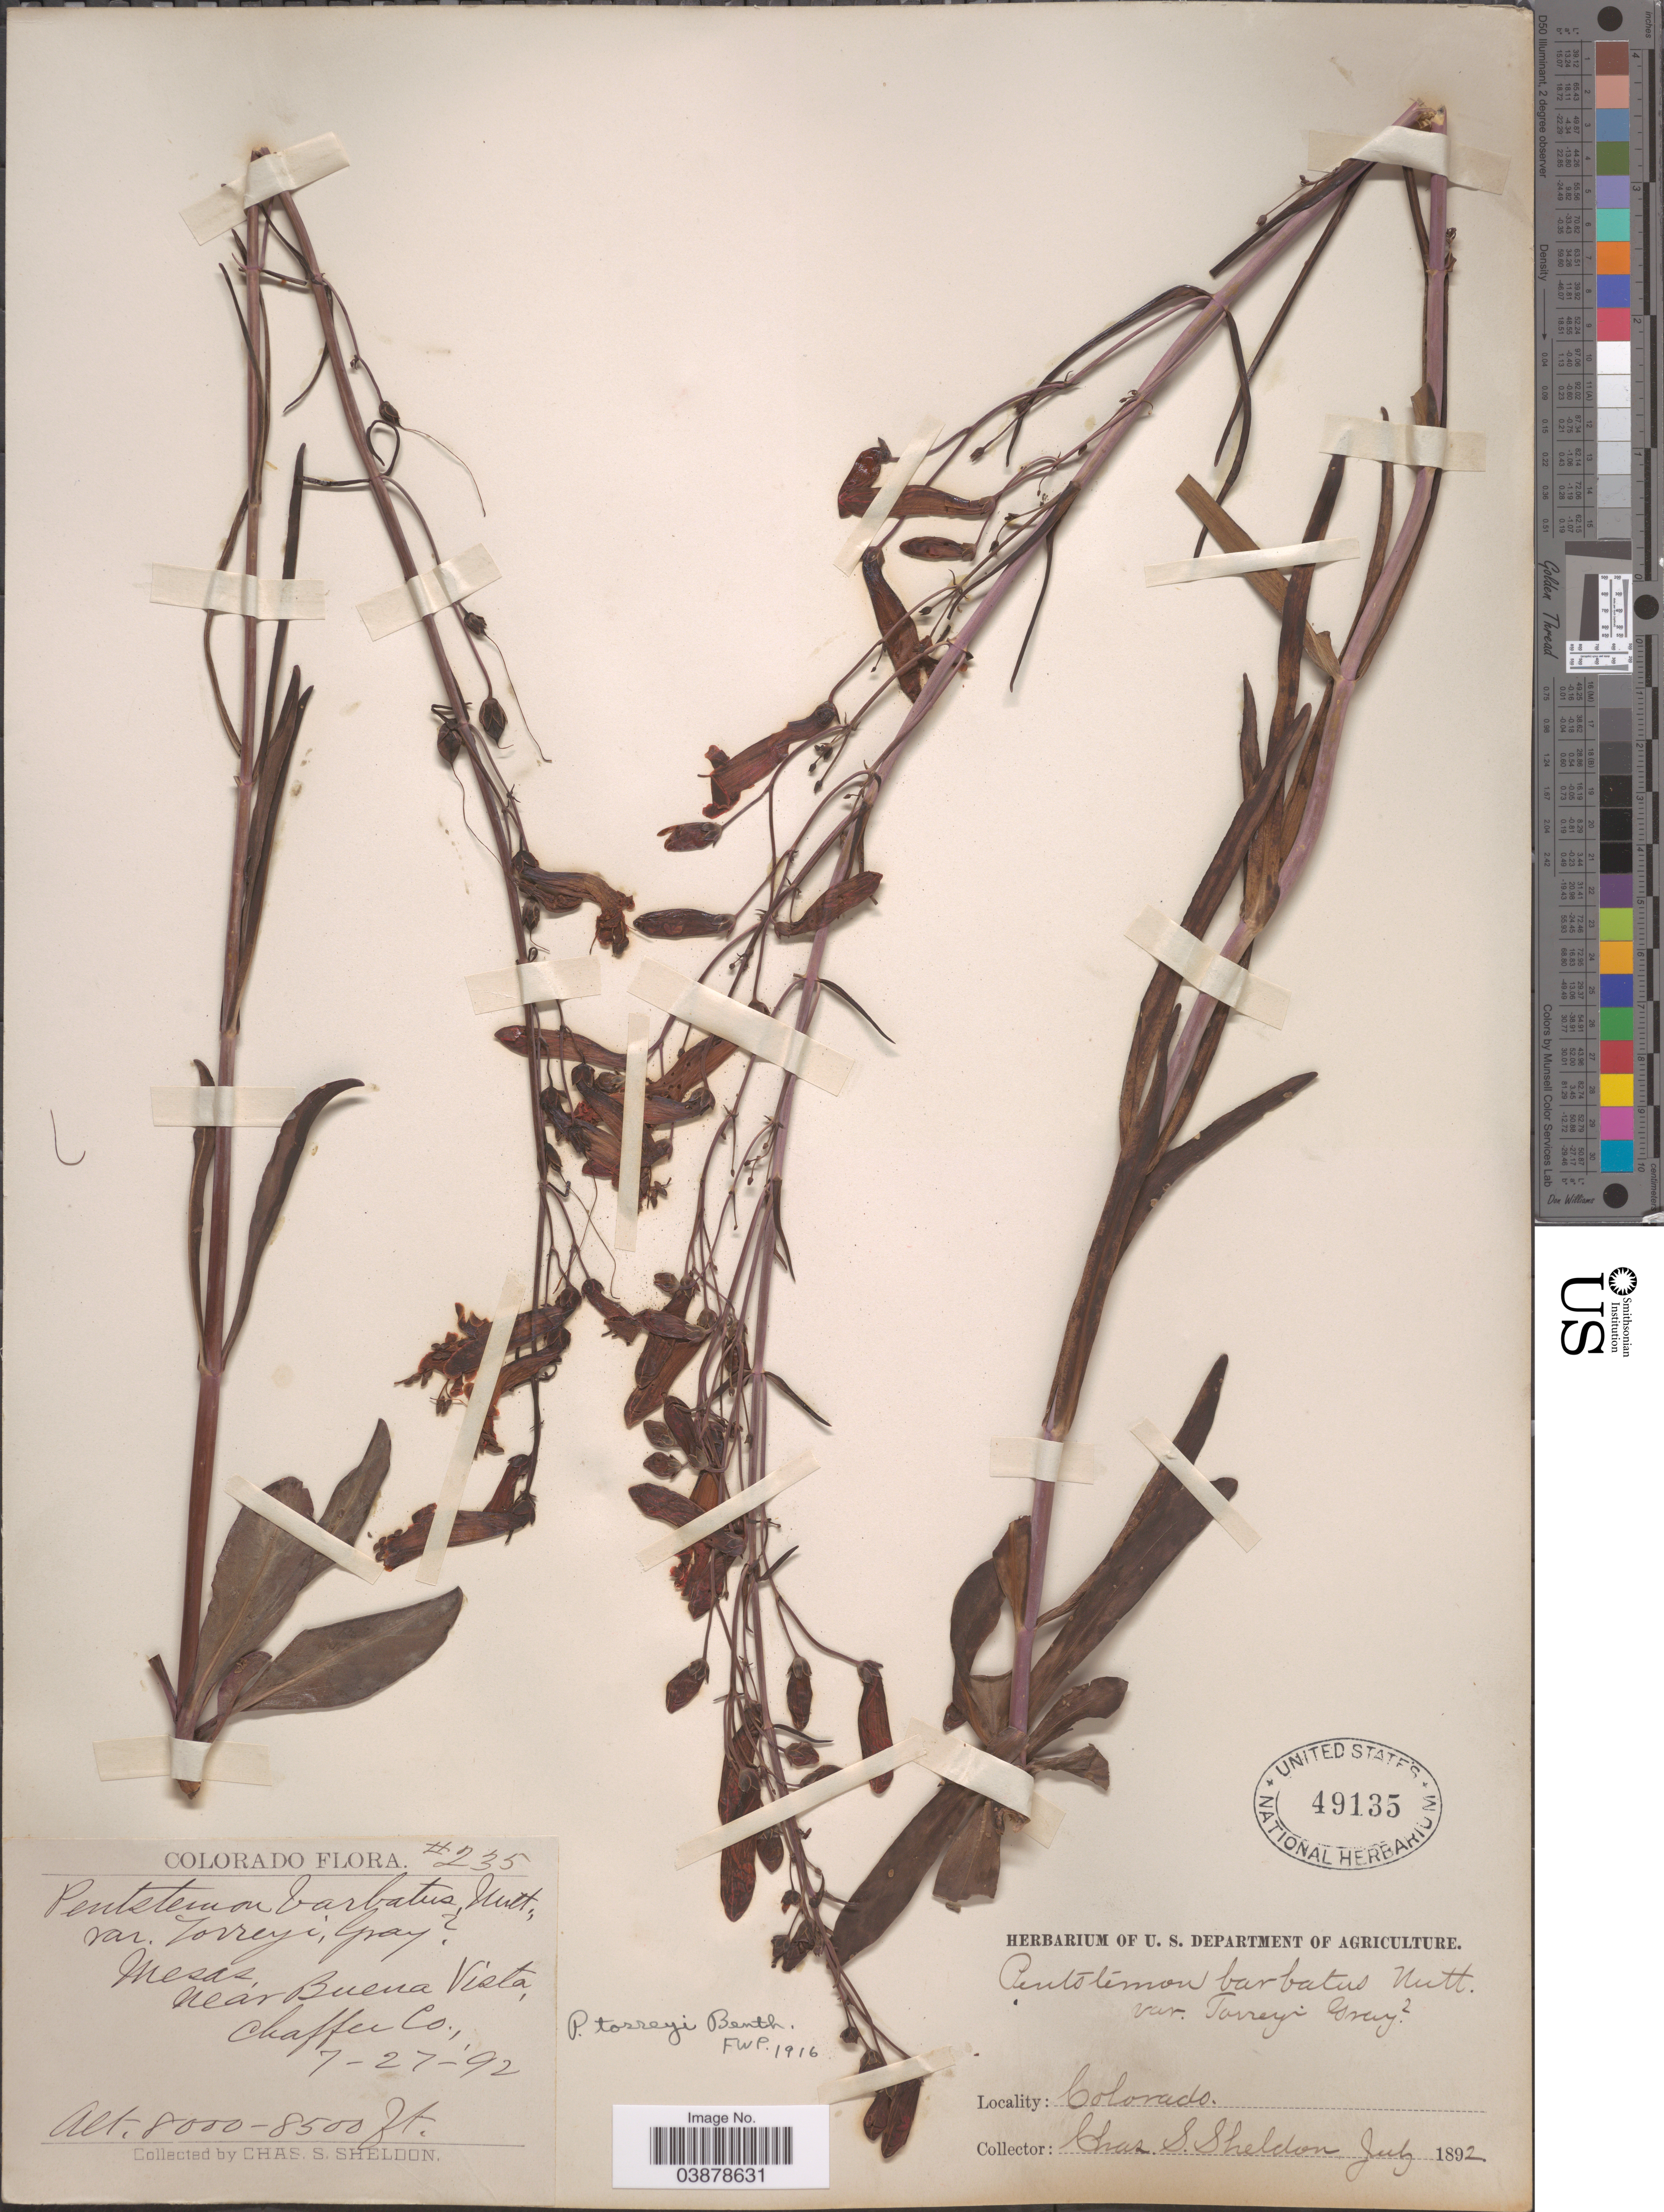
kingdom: Plantae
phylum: Tracheophyta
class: Magnoliopsida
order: Lamiales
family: Plantaginaceae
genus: Penstemon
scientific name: Penstemon torreyi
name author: Benth.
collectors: C. S. Sheldon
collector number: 235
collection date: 1892-07-27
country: United States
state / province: Colorado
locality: Mesas, near Buena Vista. Chaffee Co.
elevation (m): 2438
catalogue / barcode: US 49135